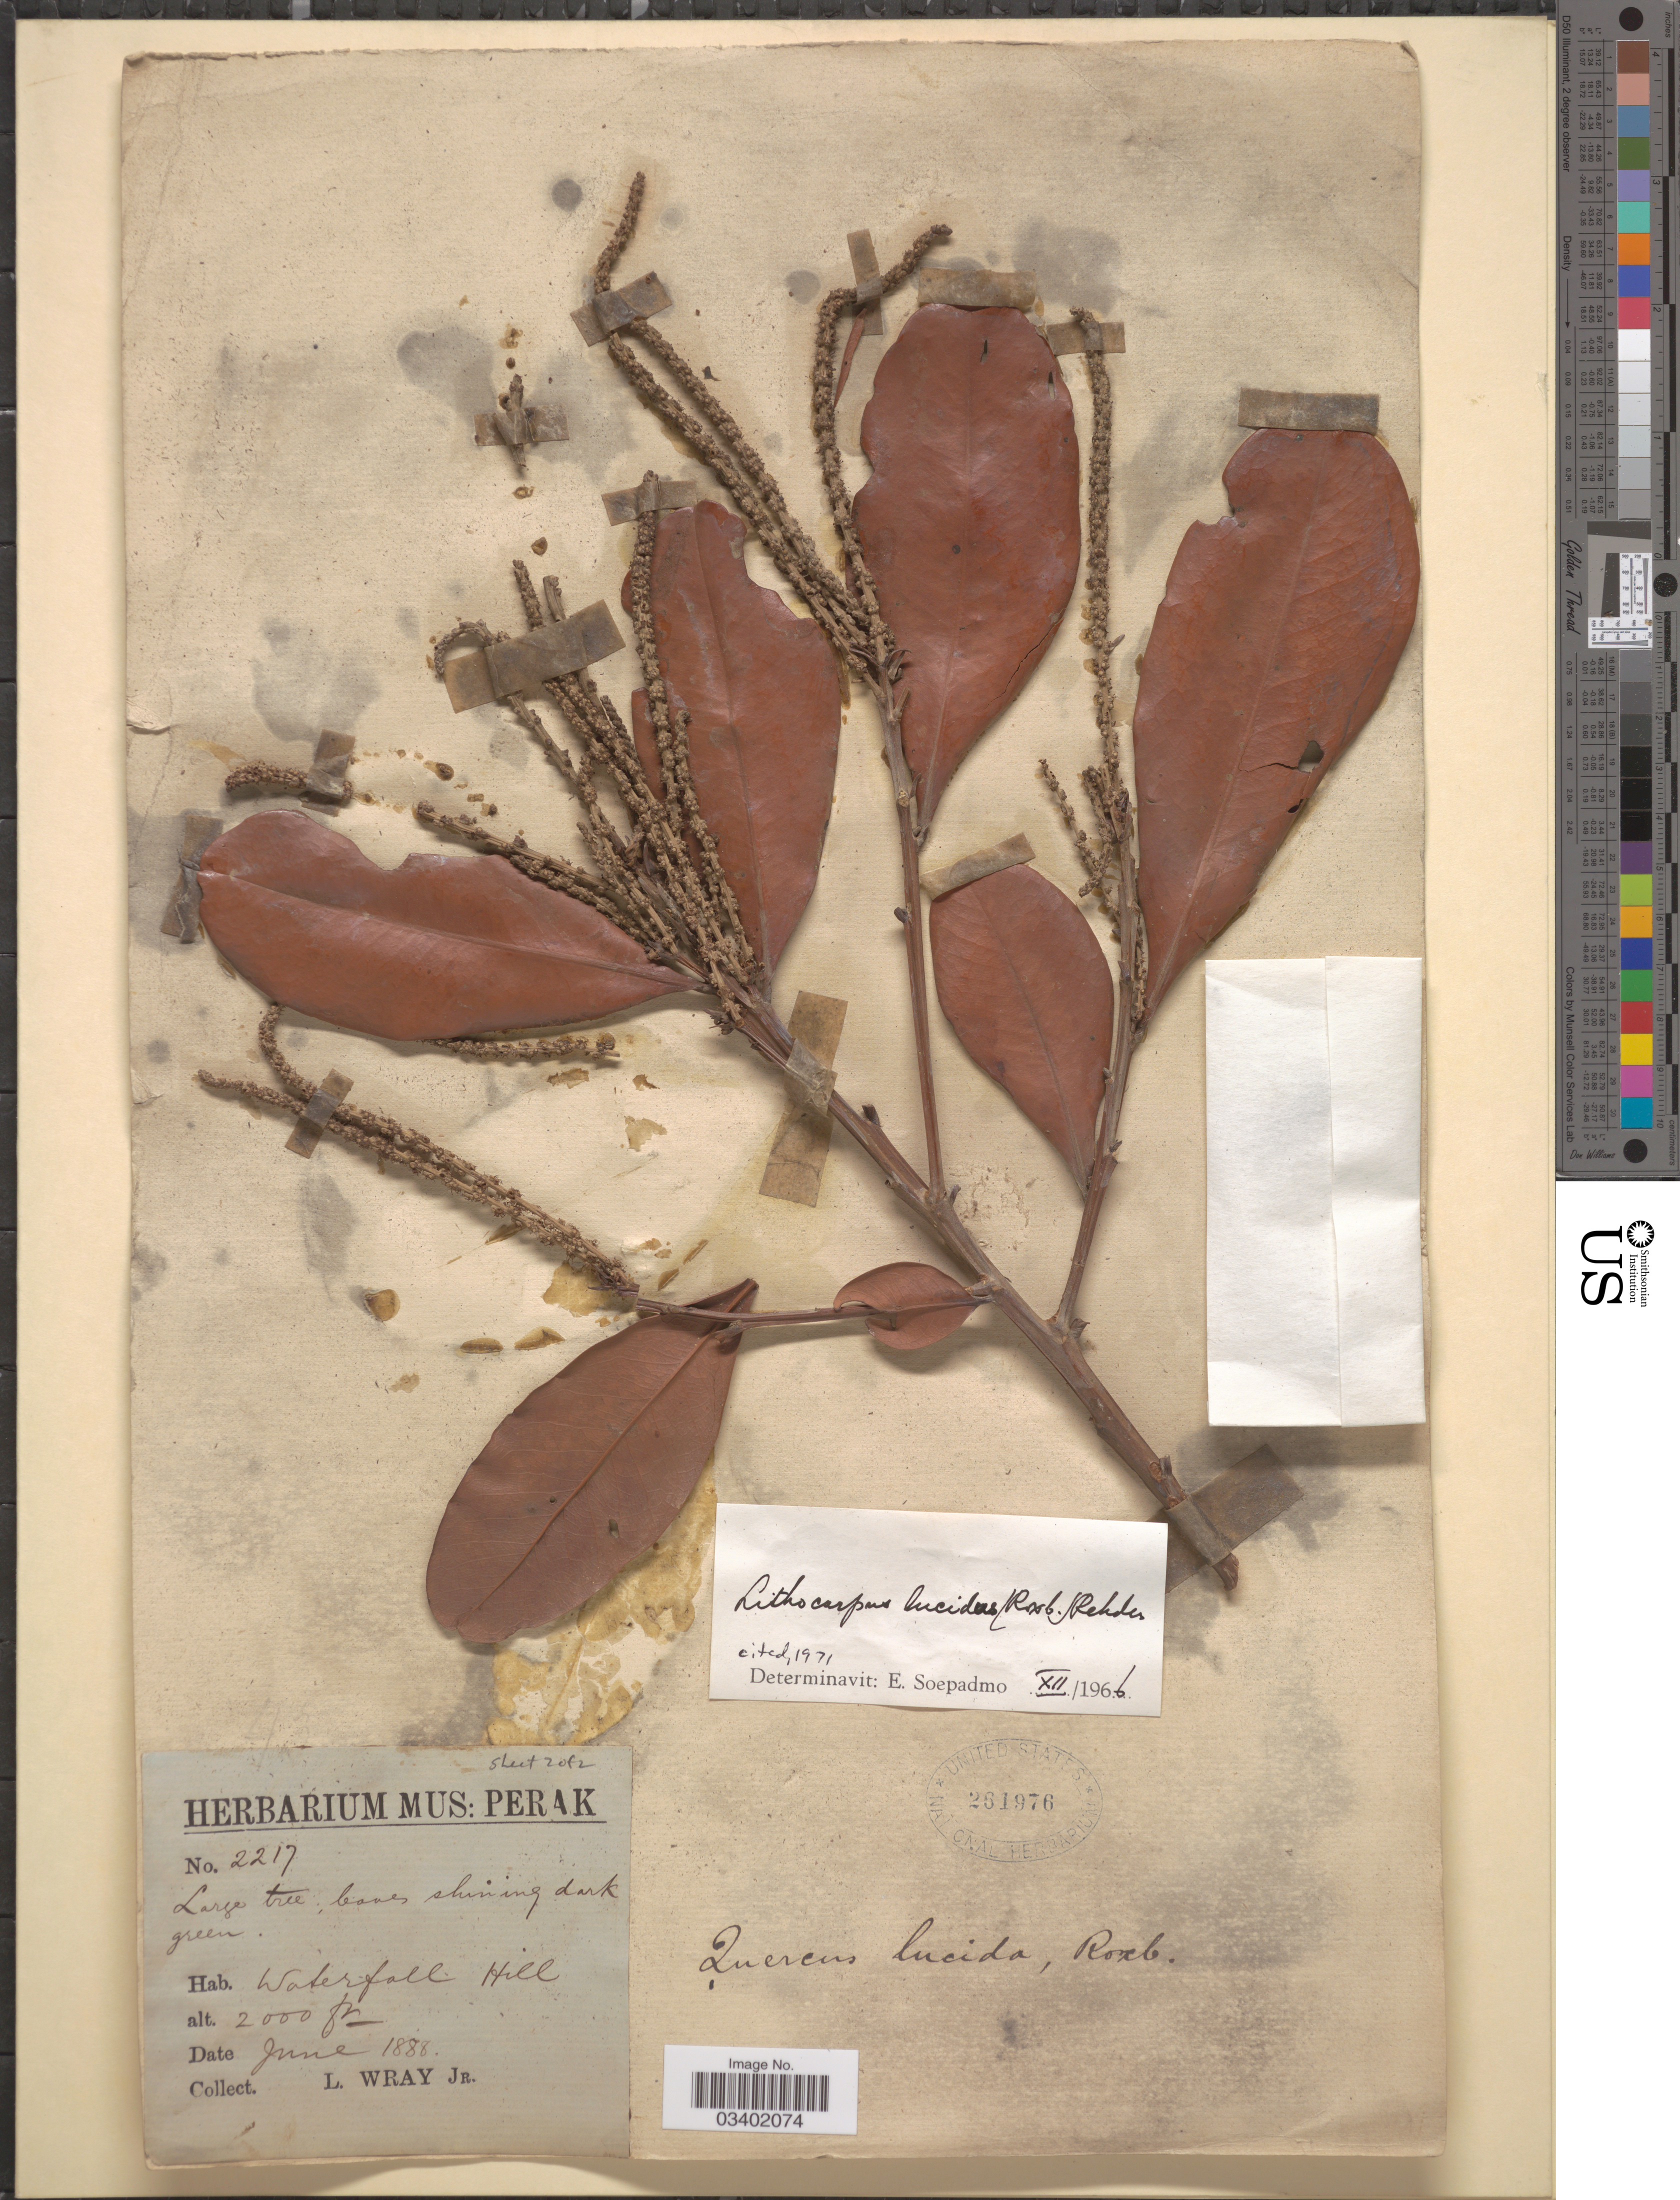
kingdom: Plantae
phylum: Tracheophyta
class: Magnoliopsida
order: Fagales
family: Fagaceae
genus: Lithocarpus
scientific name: Lithocarpus lucidus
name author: (Roxb.) Rehder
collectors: L. Wray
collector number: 2217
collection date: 1888-06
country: Malaysia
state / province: Perak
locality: Waterfall Hill.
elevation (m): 610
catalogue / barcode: US 261976